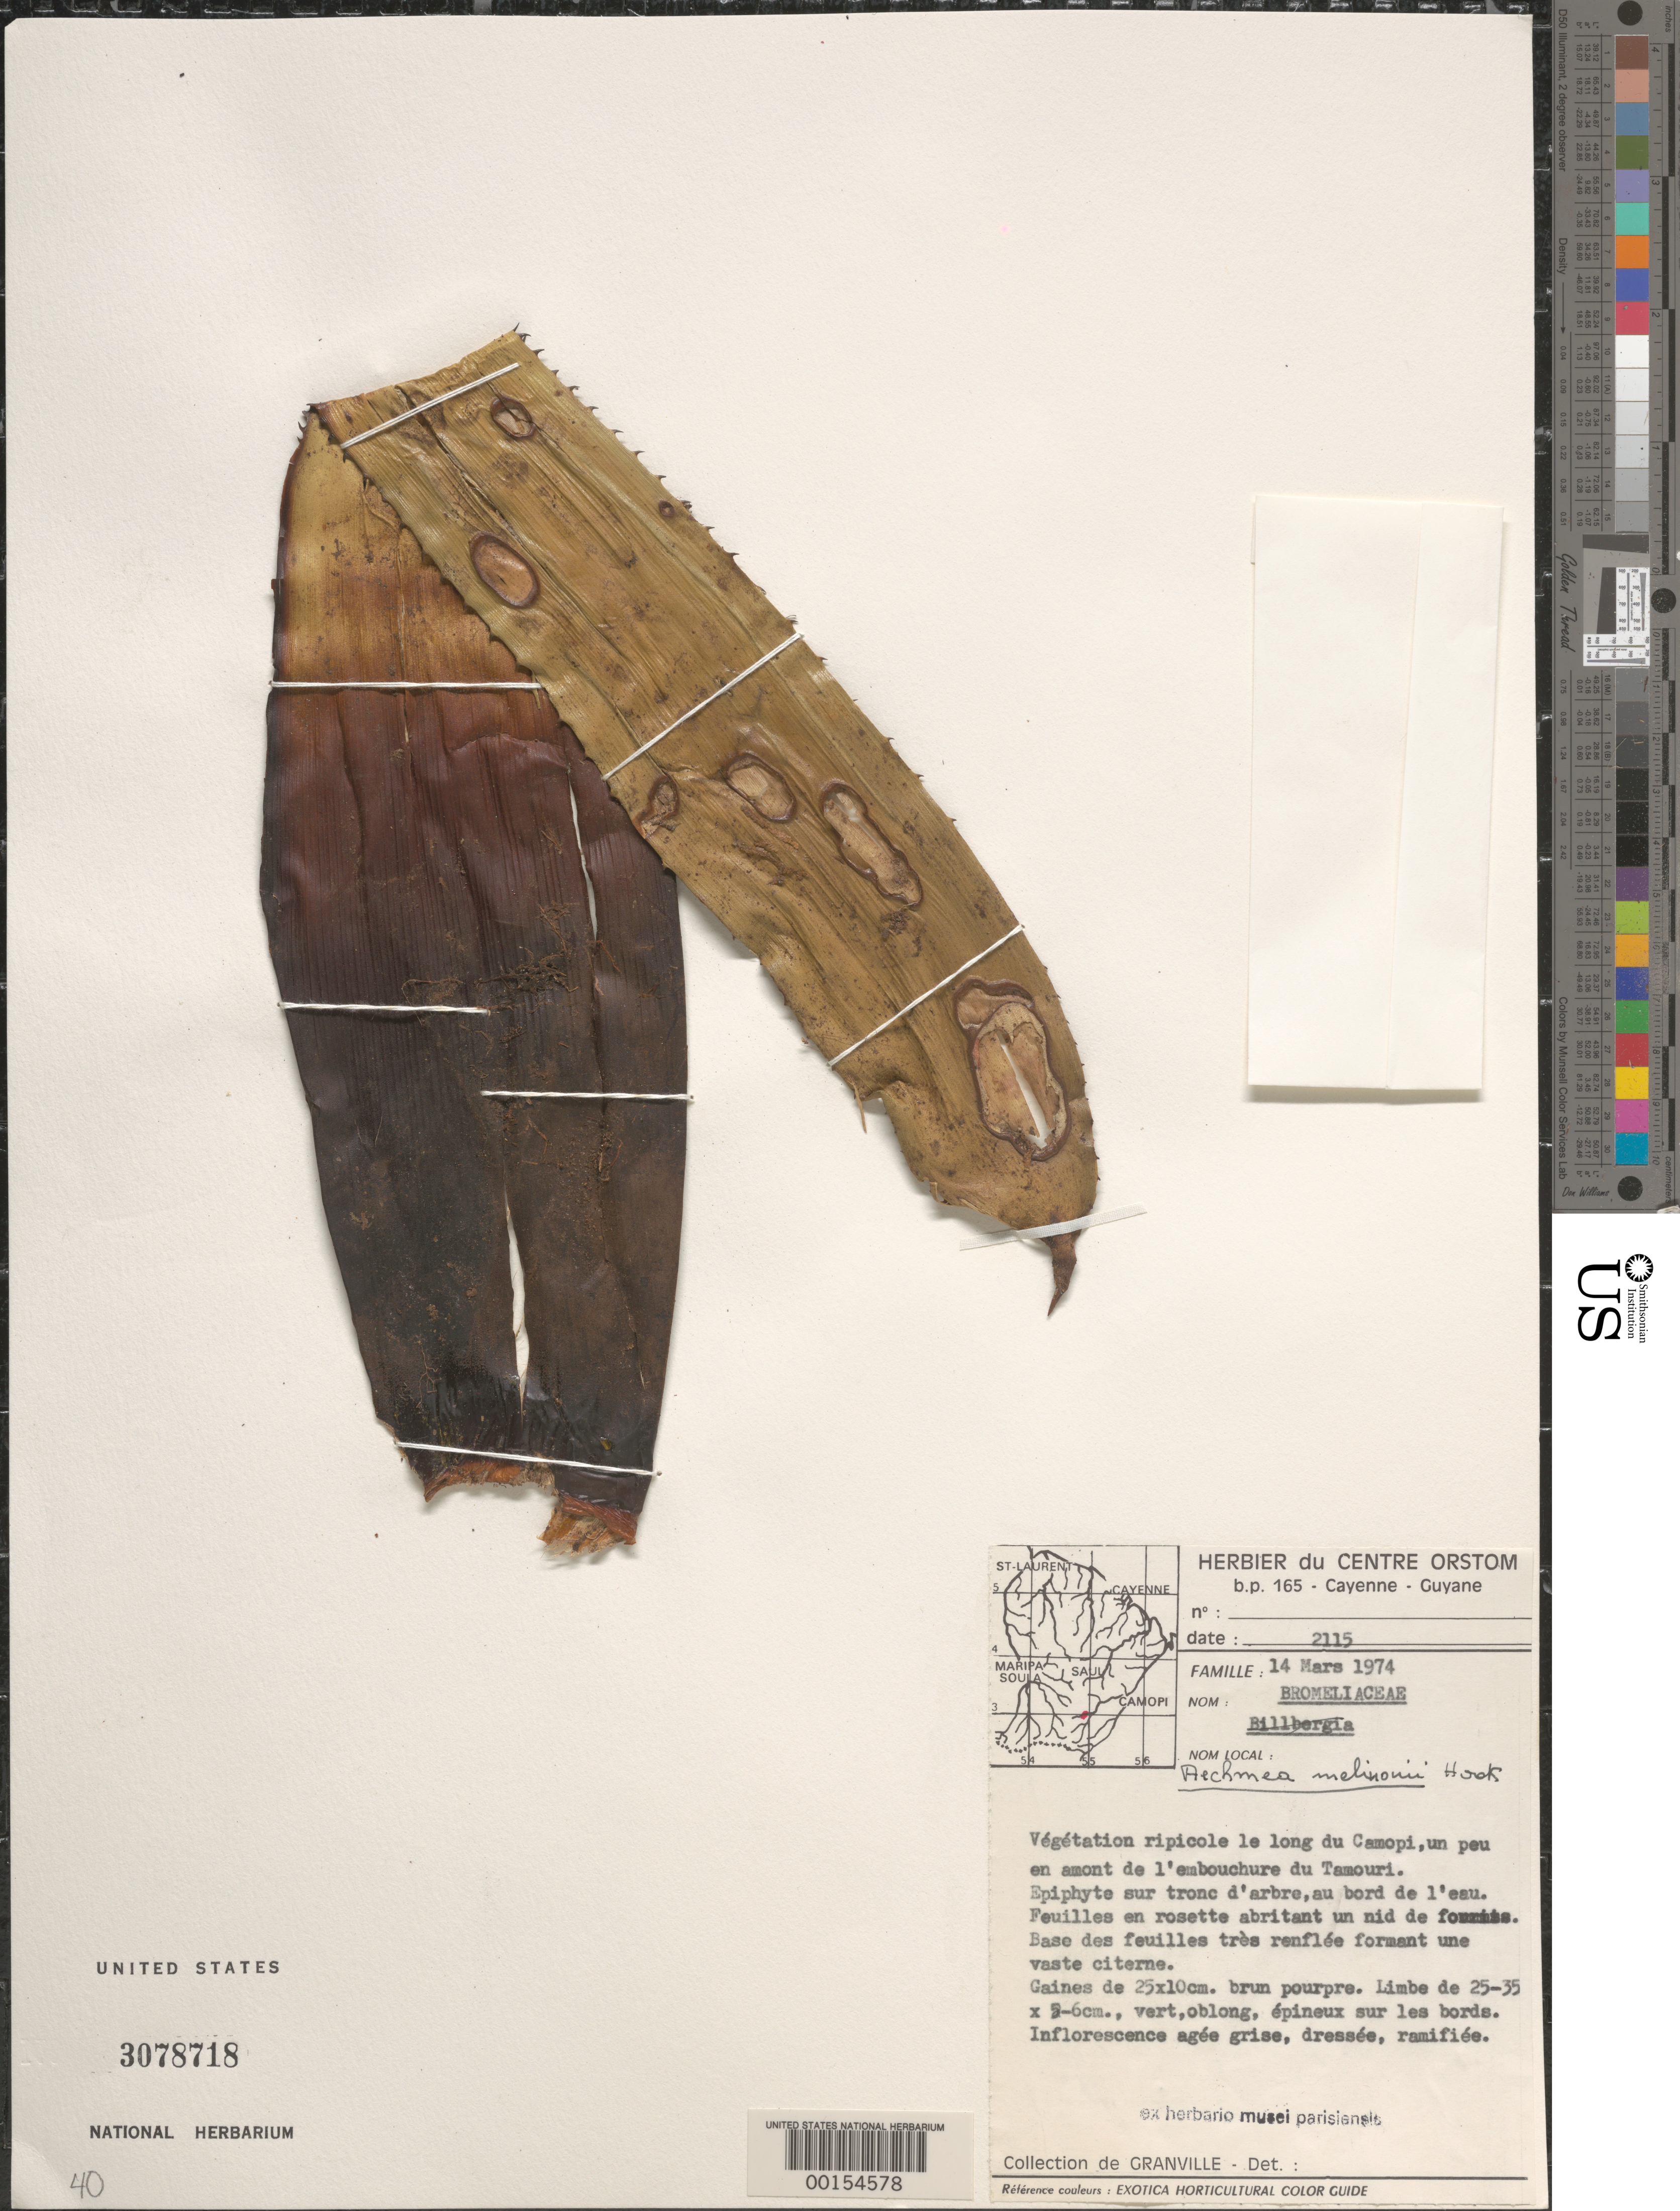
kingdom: Plantae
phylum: Tracheophyta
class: Liliopsida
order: Poales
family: Bromeliaceae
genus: Aechmea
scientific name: Aechmea melinonii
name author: Hook.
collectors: J.-J. de Granville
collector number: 2115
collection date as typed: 14-Mar-74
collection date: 1974-03-14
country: French Guiana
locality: Camopi R., l'embouchure du Tamouri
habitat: Riparian vegetation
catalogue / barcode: US 3078718